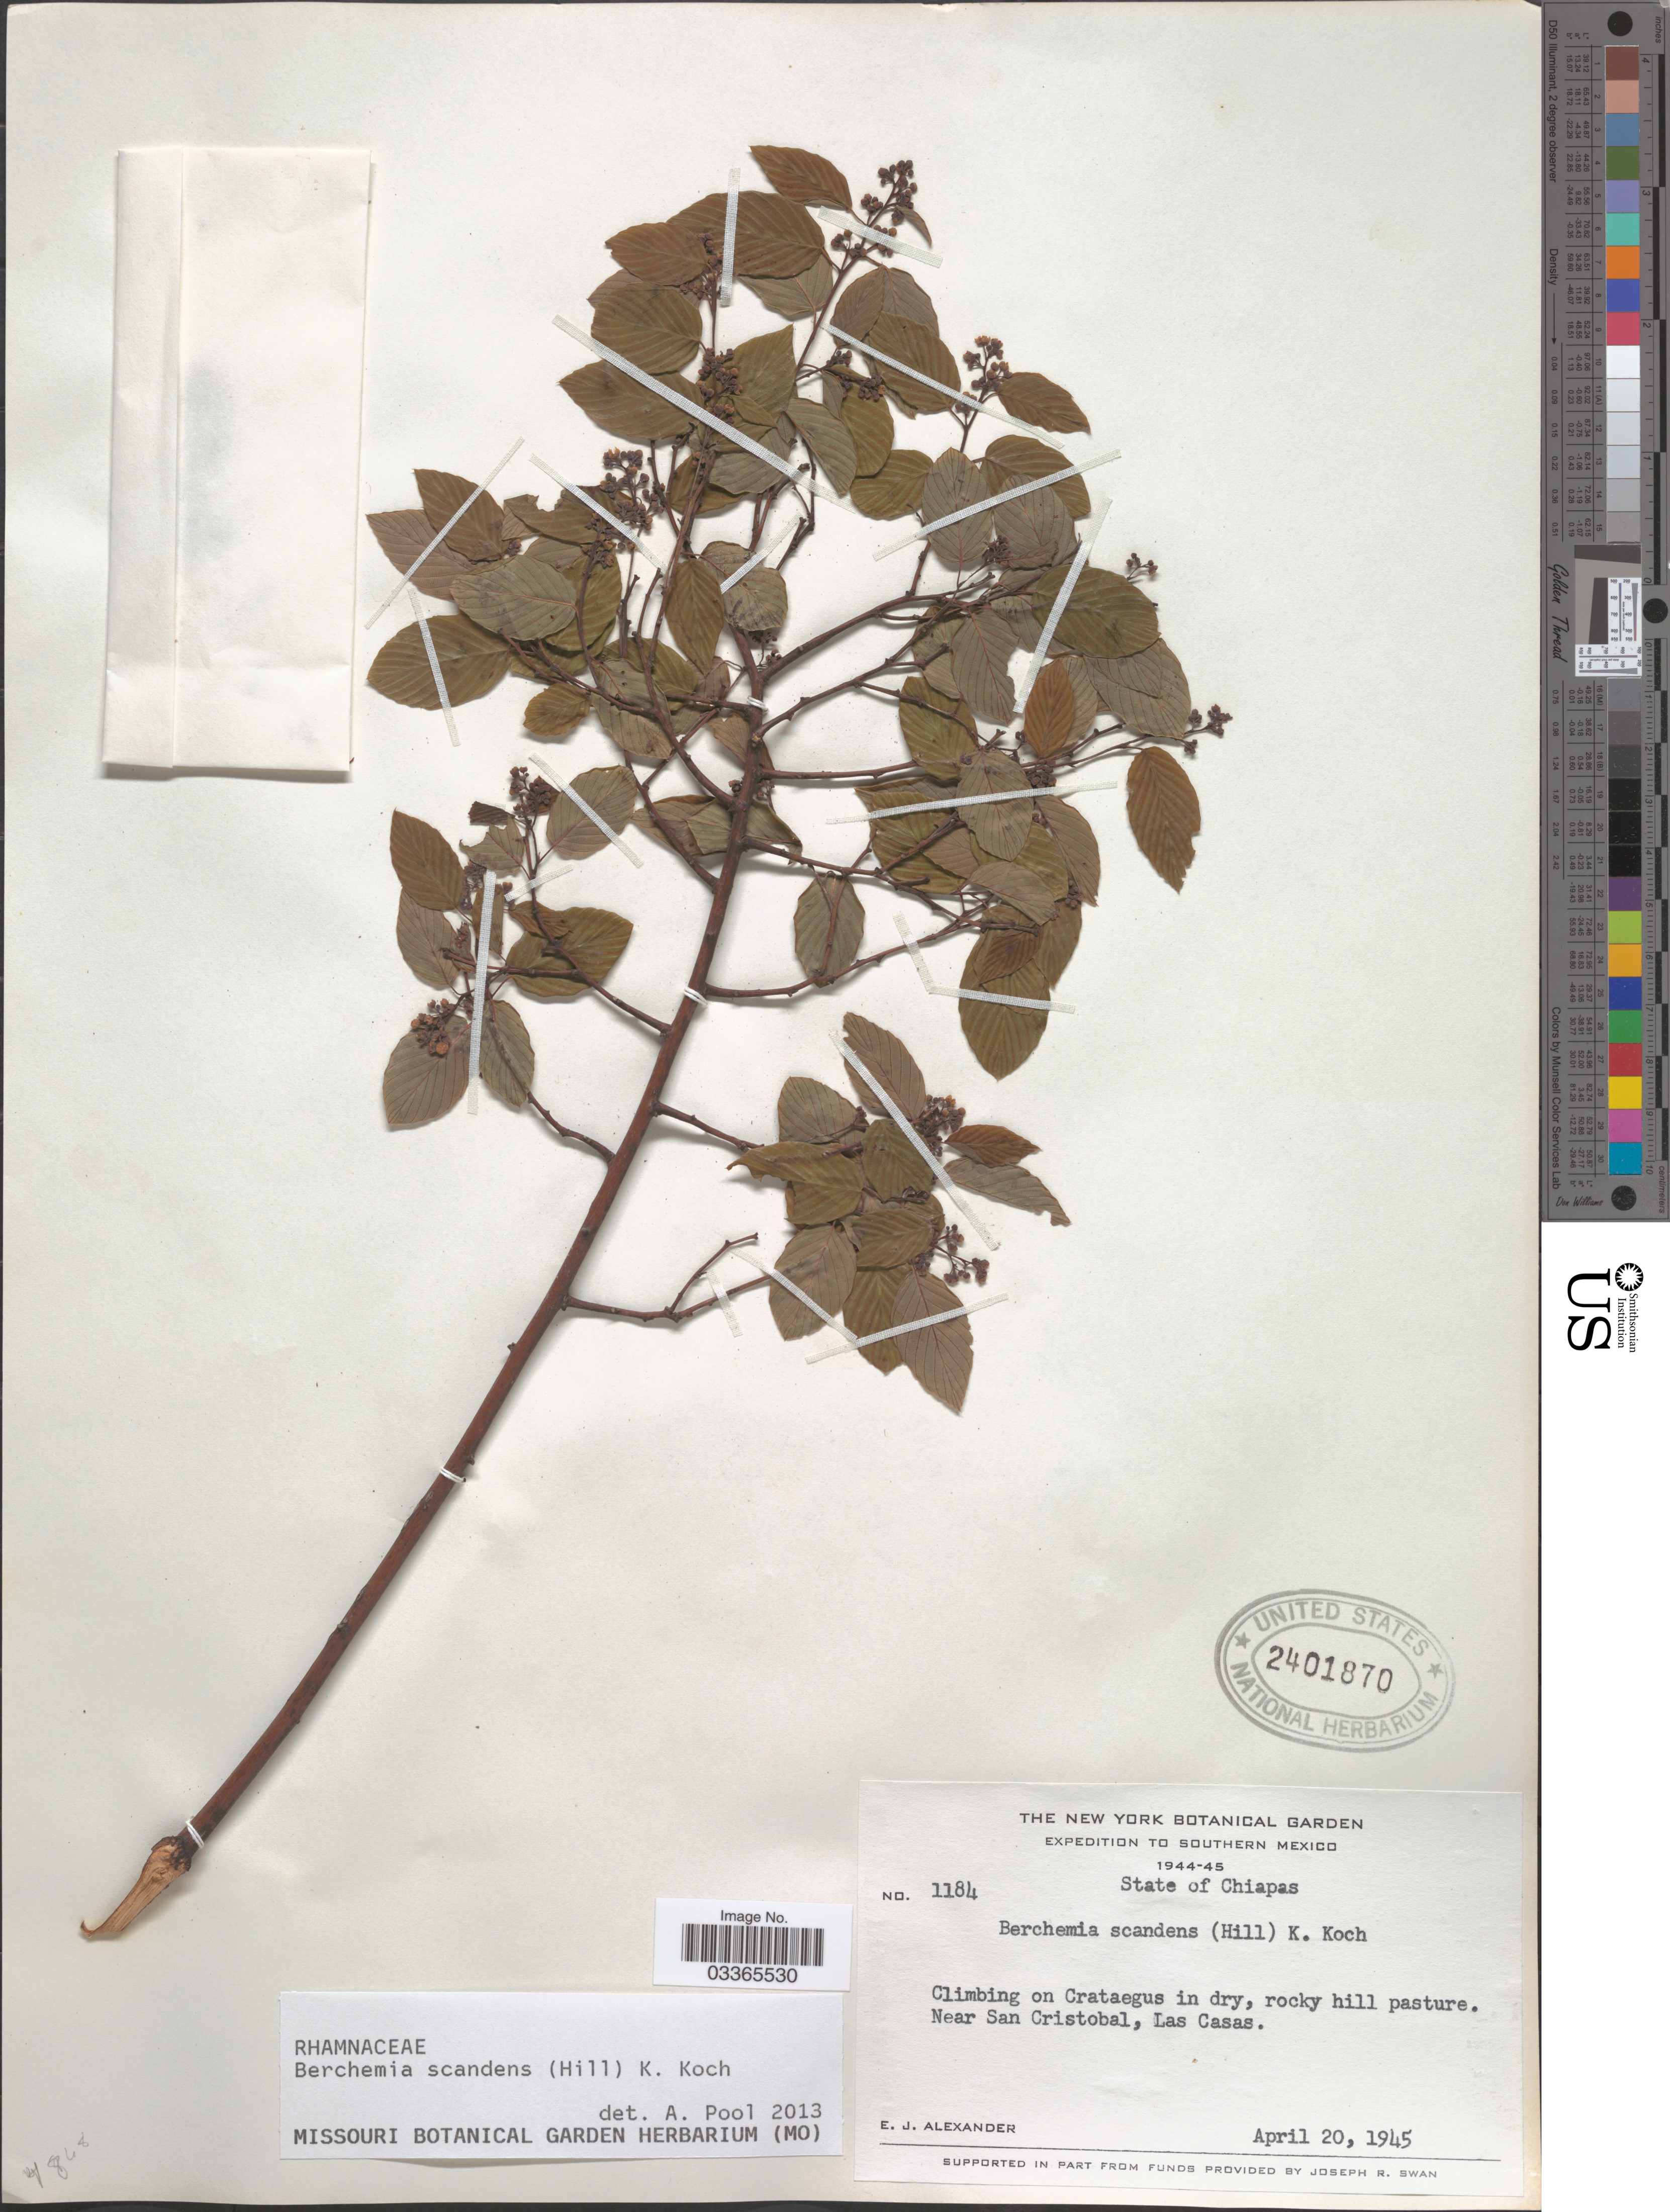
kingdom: Plantae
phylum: Tracheophyta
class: Magnoliopsida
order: Rosales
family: Rhamnaceae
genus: Berchemia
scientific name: Berchemia scandens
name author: (Hill) K. Koch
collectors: E. J. Alexander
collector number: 1184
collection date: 1945-04-20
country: Mexico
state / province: Chiapas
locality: Southern Mexico, Near San Cristobal, Las Casas.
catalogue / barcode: US 2401870